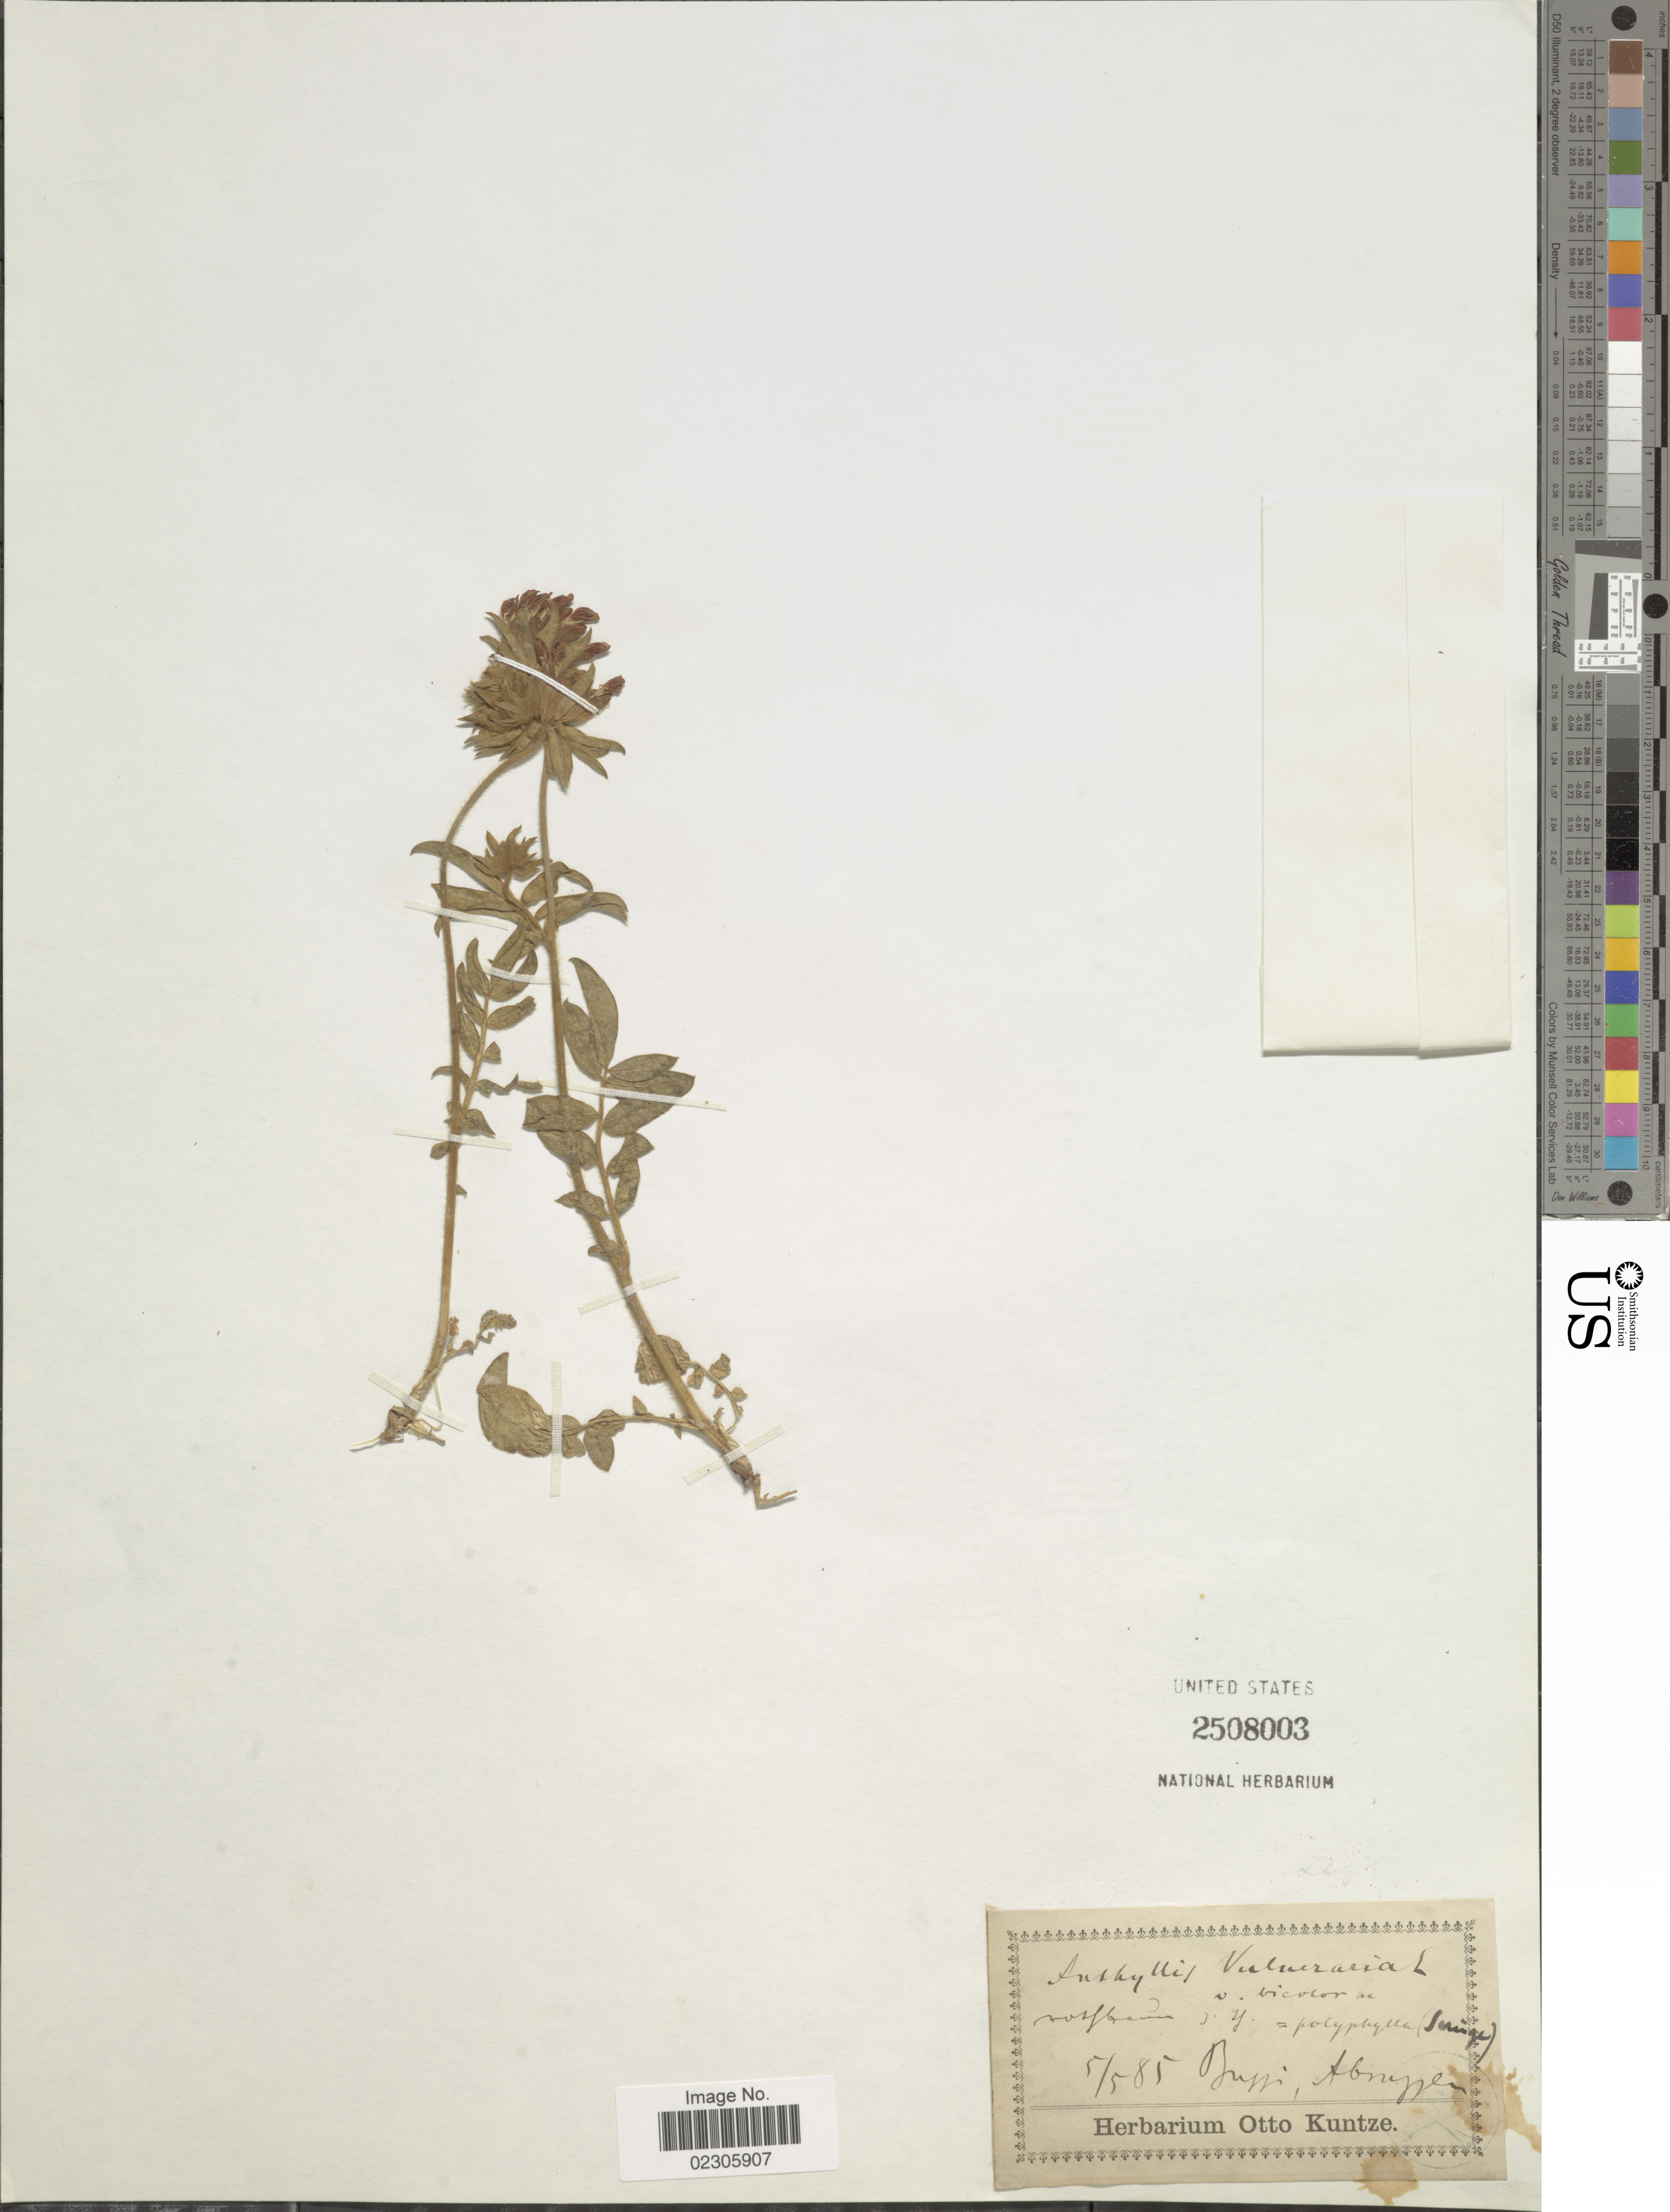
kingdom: Plantae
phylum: Tracheophyta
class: Magnoliopsida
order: Fabales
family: Fabaceae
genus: Anthyllis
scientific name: Anthyllis vulneraria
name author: L.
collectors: ex herb. Otto Kuntze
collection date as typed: Transcribed d/m/y: 5/5/85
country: Germany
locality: Bussi, Abruggen [interpreted] [unsure placement]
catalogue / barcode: US 2508003